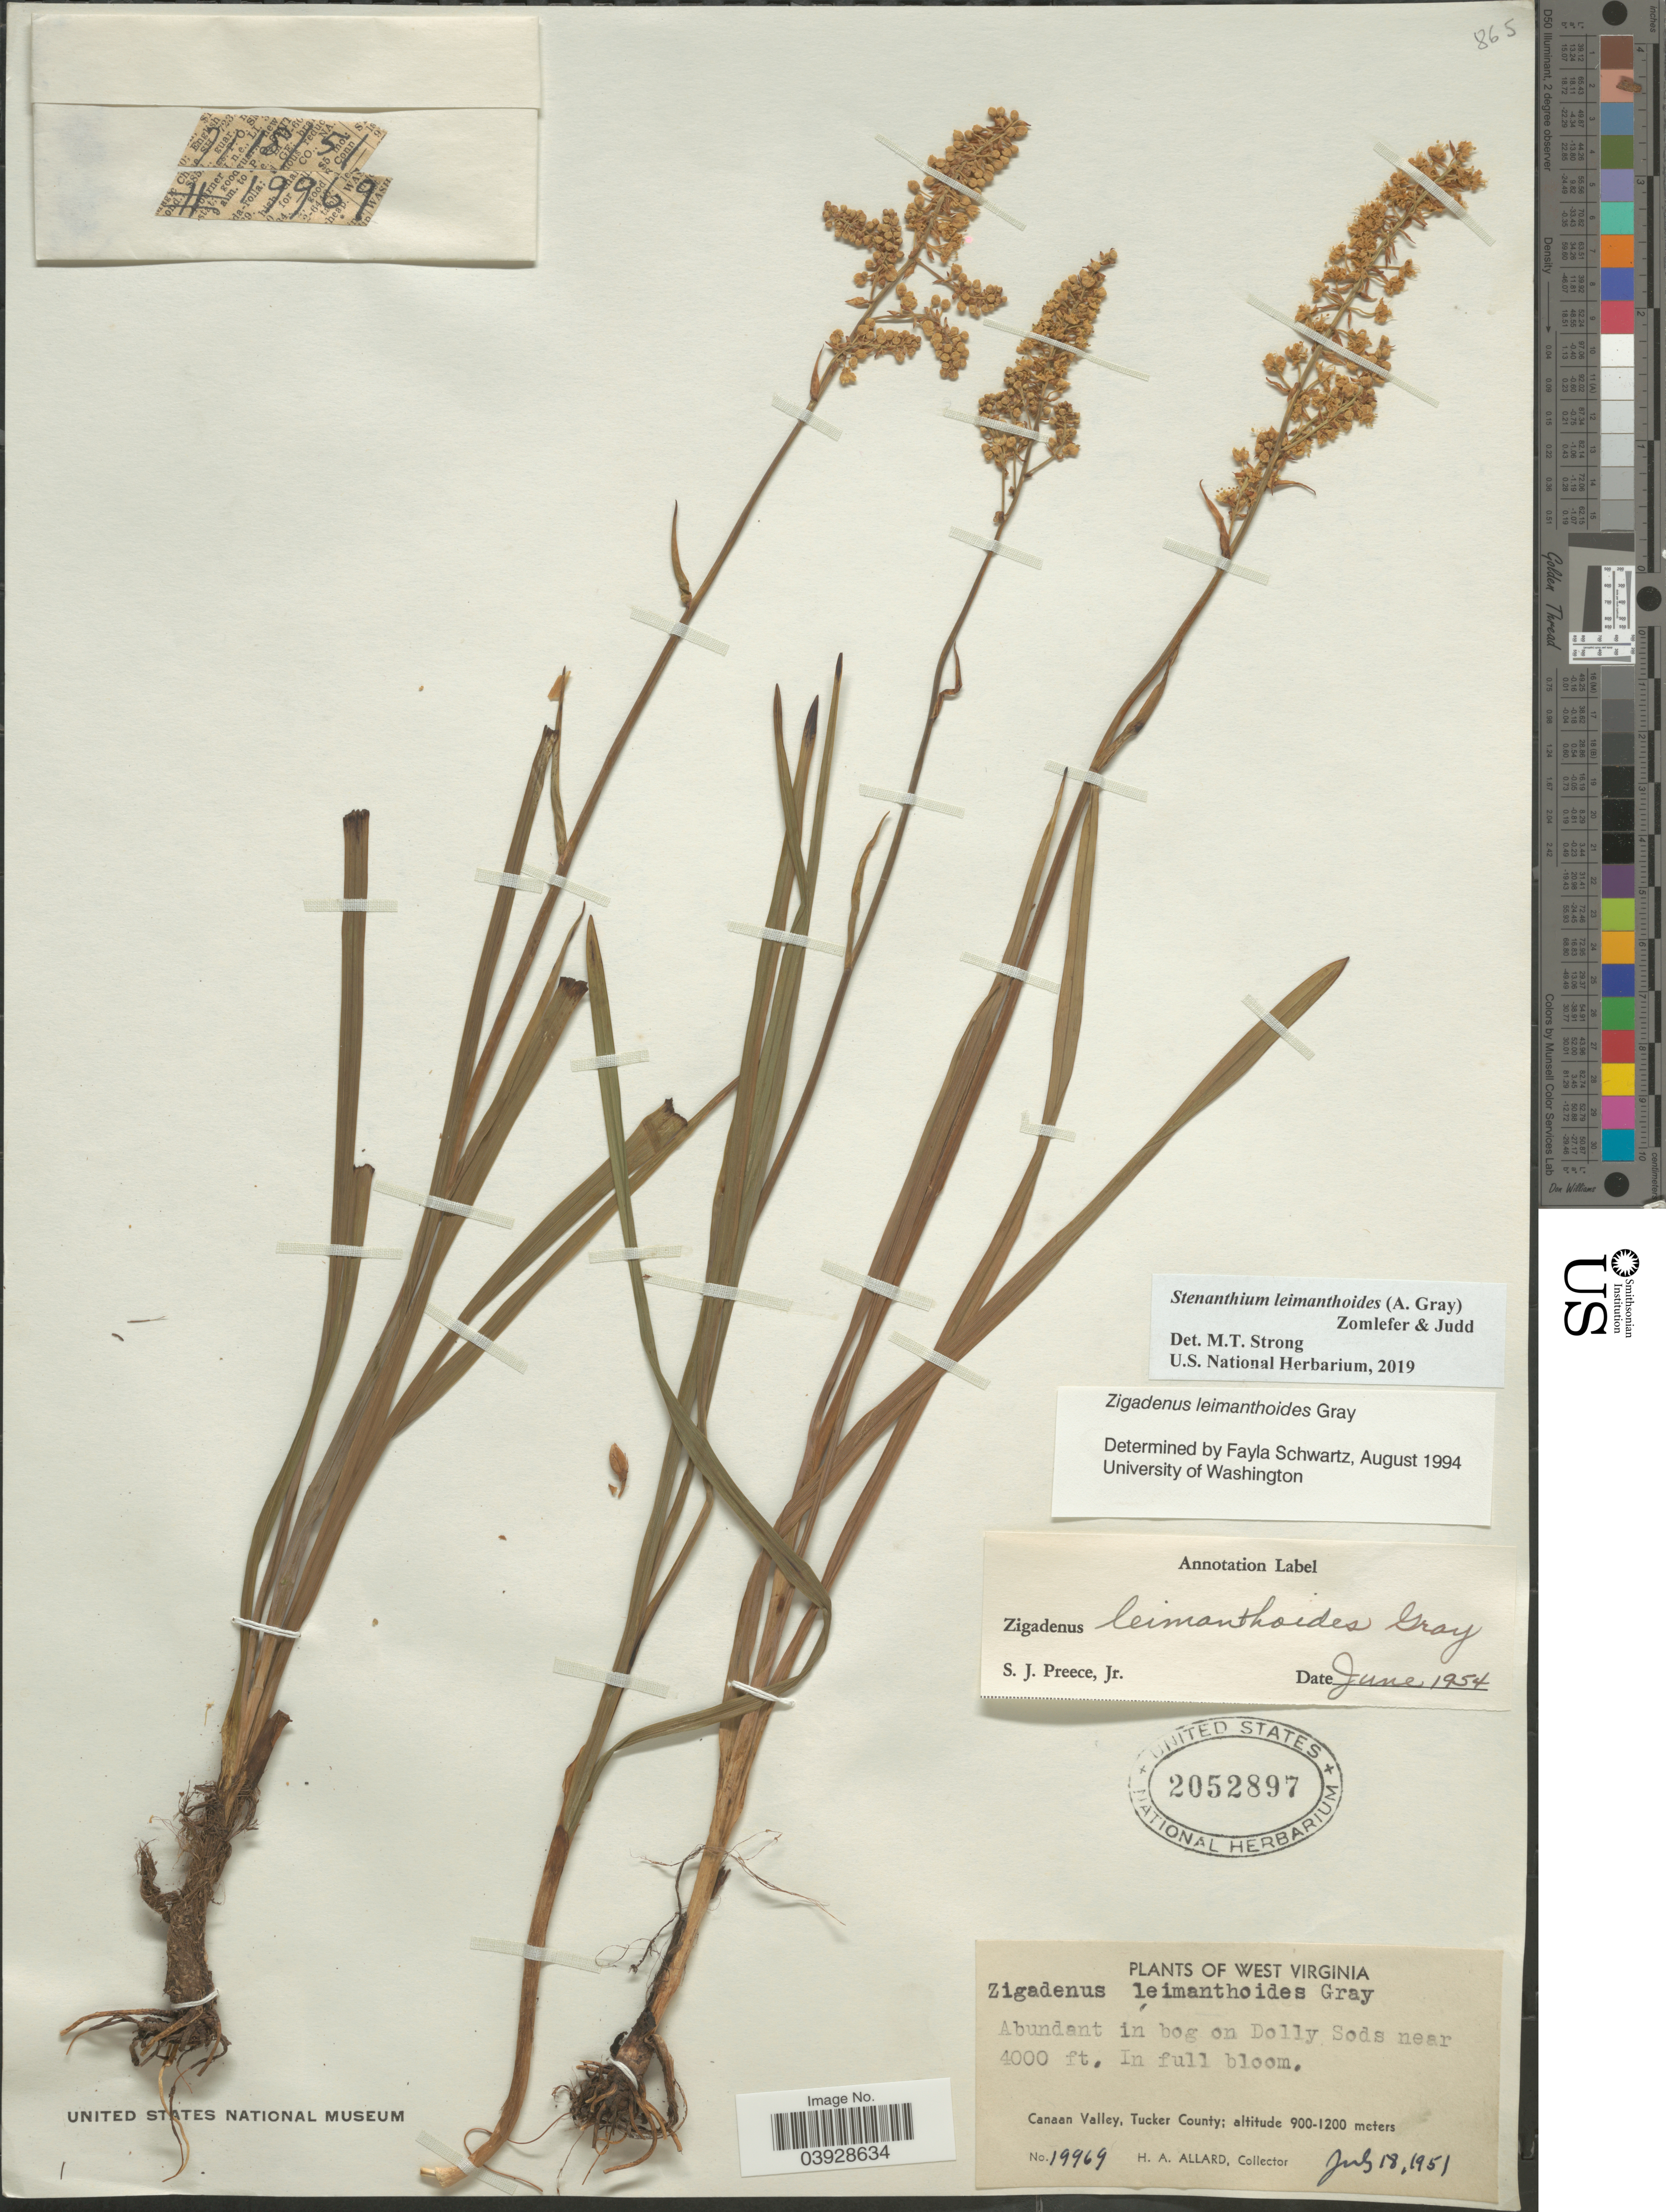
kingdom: Plantae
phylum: Tracheophyta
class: Liliopsida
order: Liliales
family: Melanthiaceae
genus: Stenanthium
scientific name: Stenanthium leimanthoides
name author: (A. Gray) Zomlefer & Judd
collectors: H. A. Allard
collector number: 19969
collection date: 1951-07-18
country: United States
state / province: West Virginia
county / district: Tucker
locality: Abundant in bog on Dolly Sods. Canaan Valley, Tucker County.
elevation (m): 1219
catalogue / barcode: US 2052897